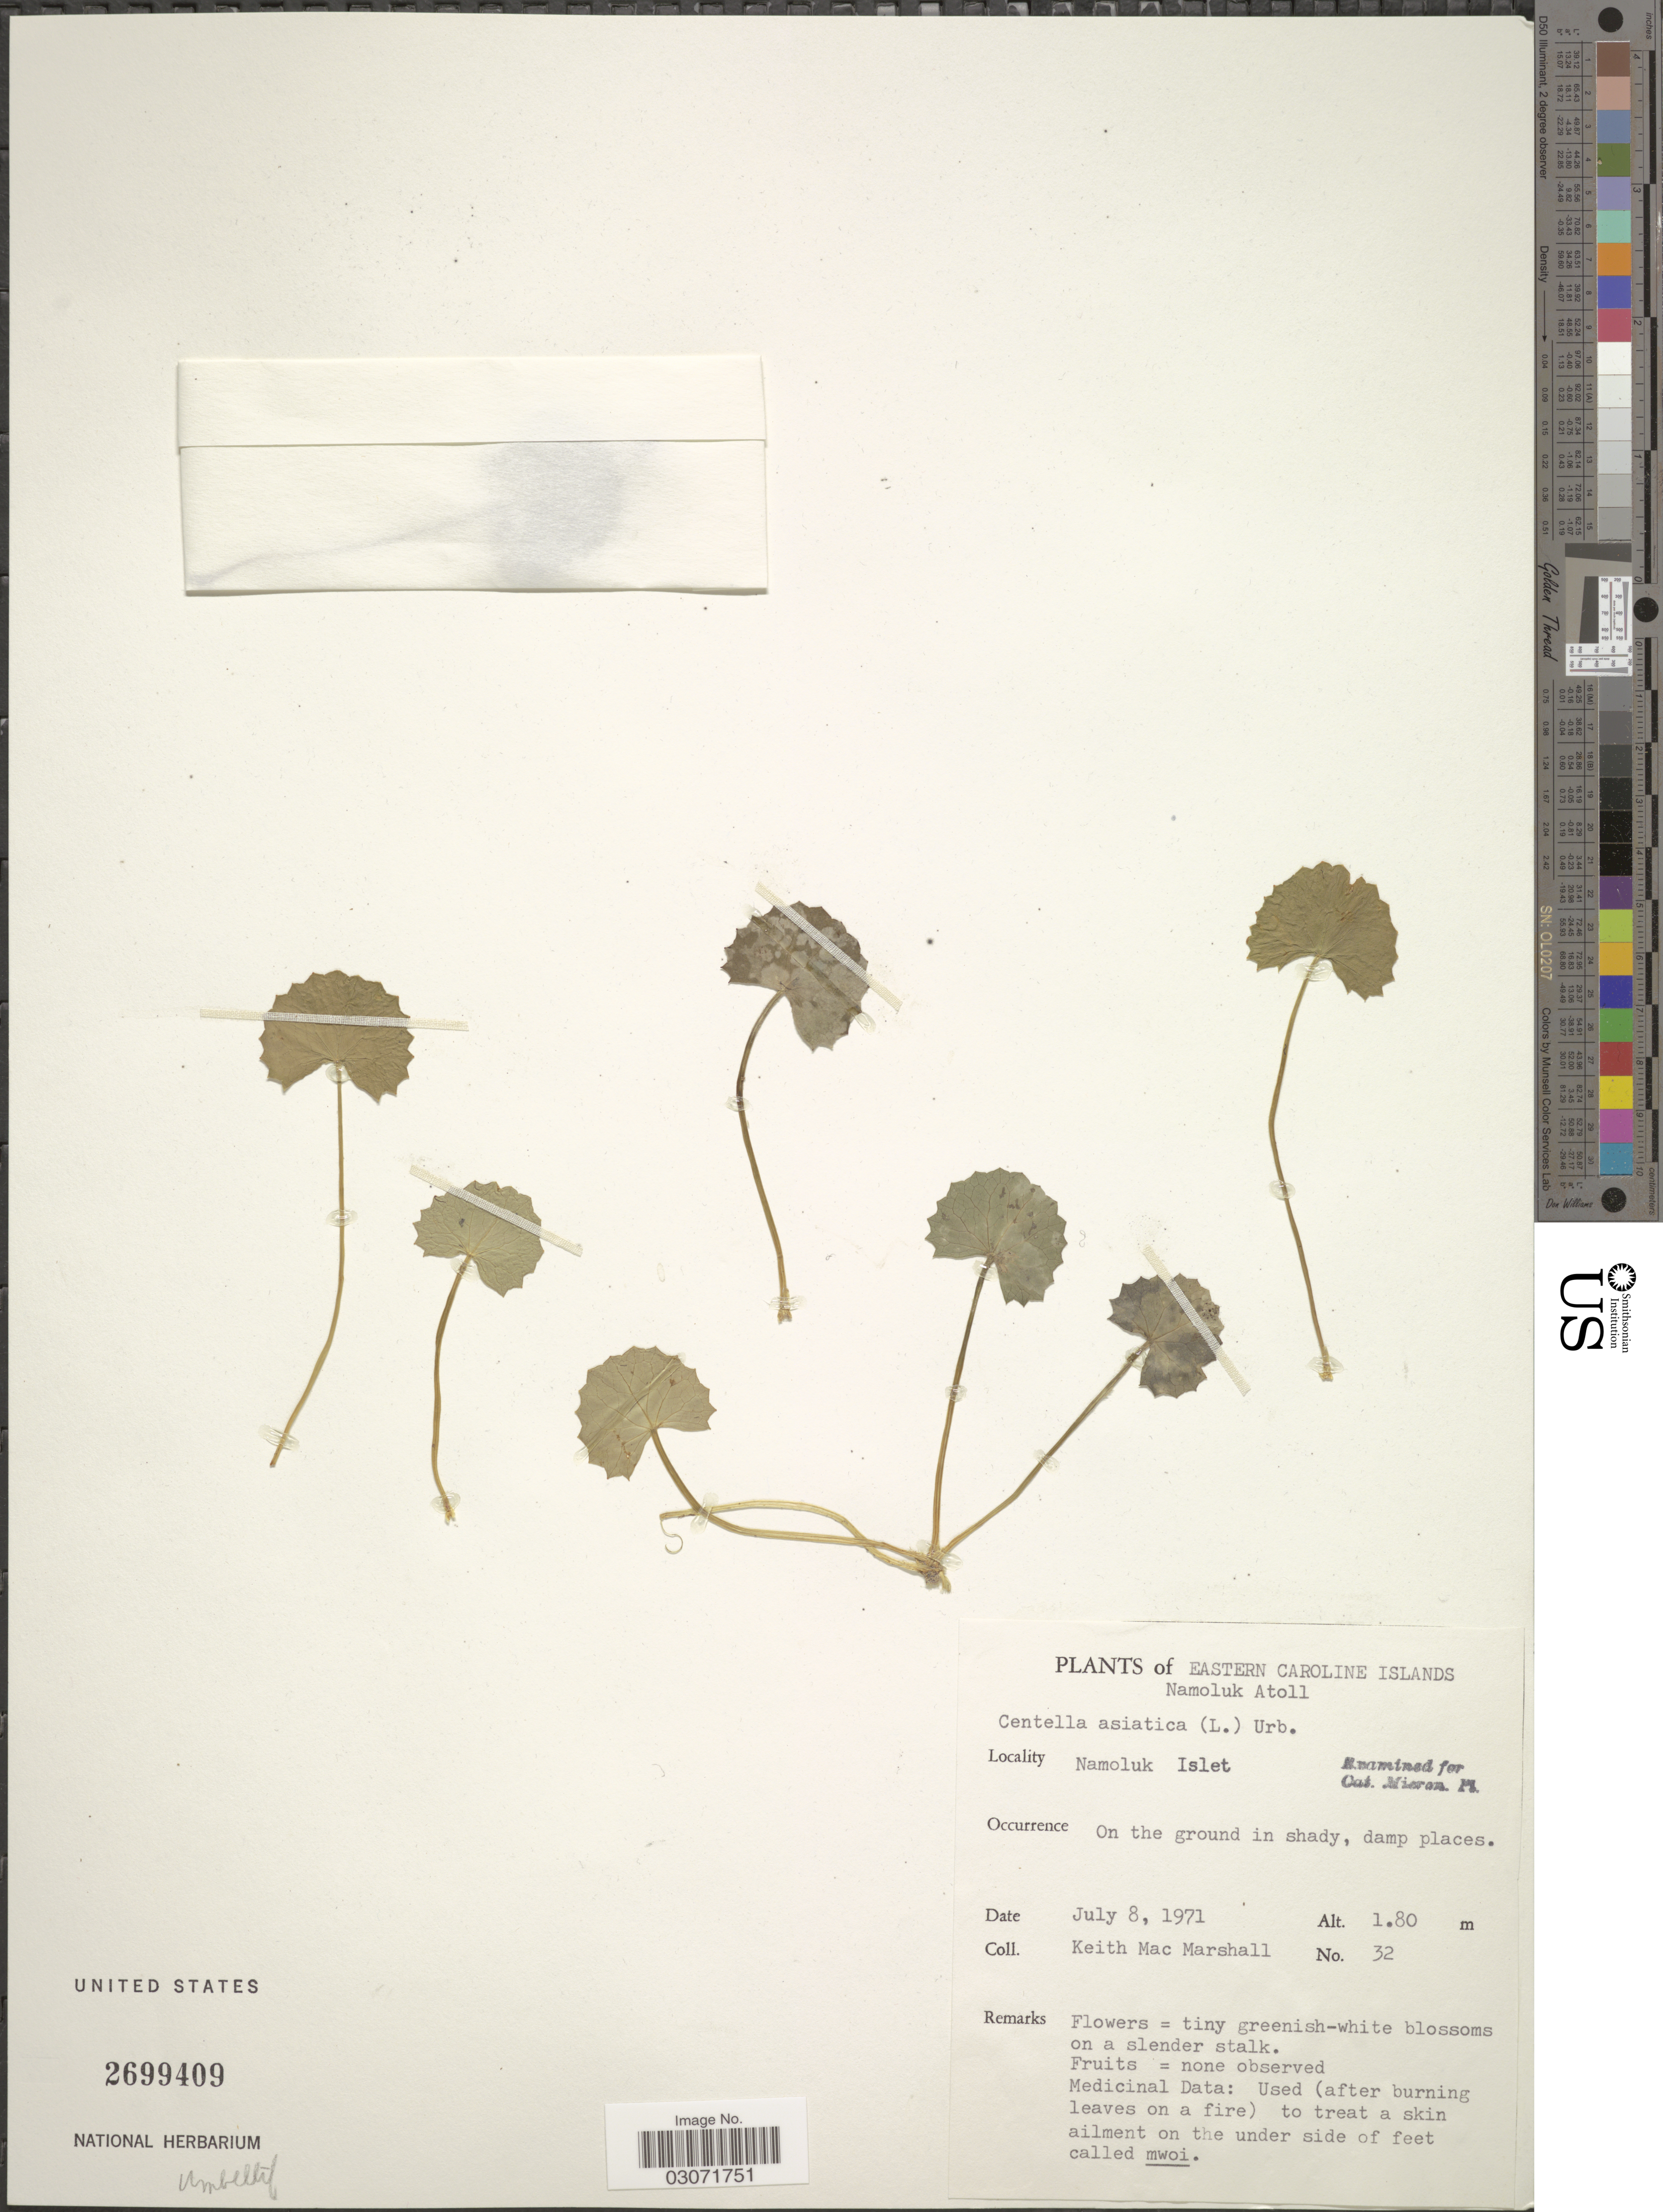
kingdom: Plantae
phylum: Tracheophyta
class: Magnoliopsida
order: Apiales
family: Apiaceae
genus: Centella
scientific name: Centella asiatica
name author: (L.) Urb.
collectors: K. M. Marshall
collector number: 32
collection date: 1971-07-08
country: Micronesia, Federated States of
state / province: Truk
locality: Eastern Caroline Islands. Namoluk Atoll. Namoluk Islet.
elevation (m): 1.8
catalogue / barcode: US 2699409